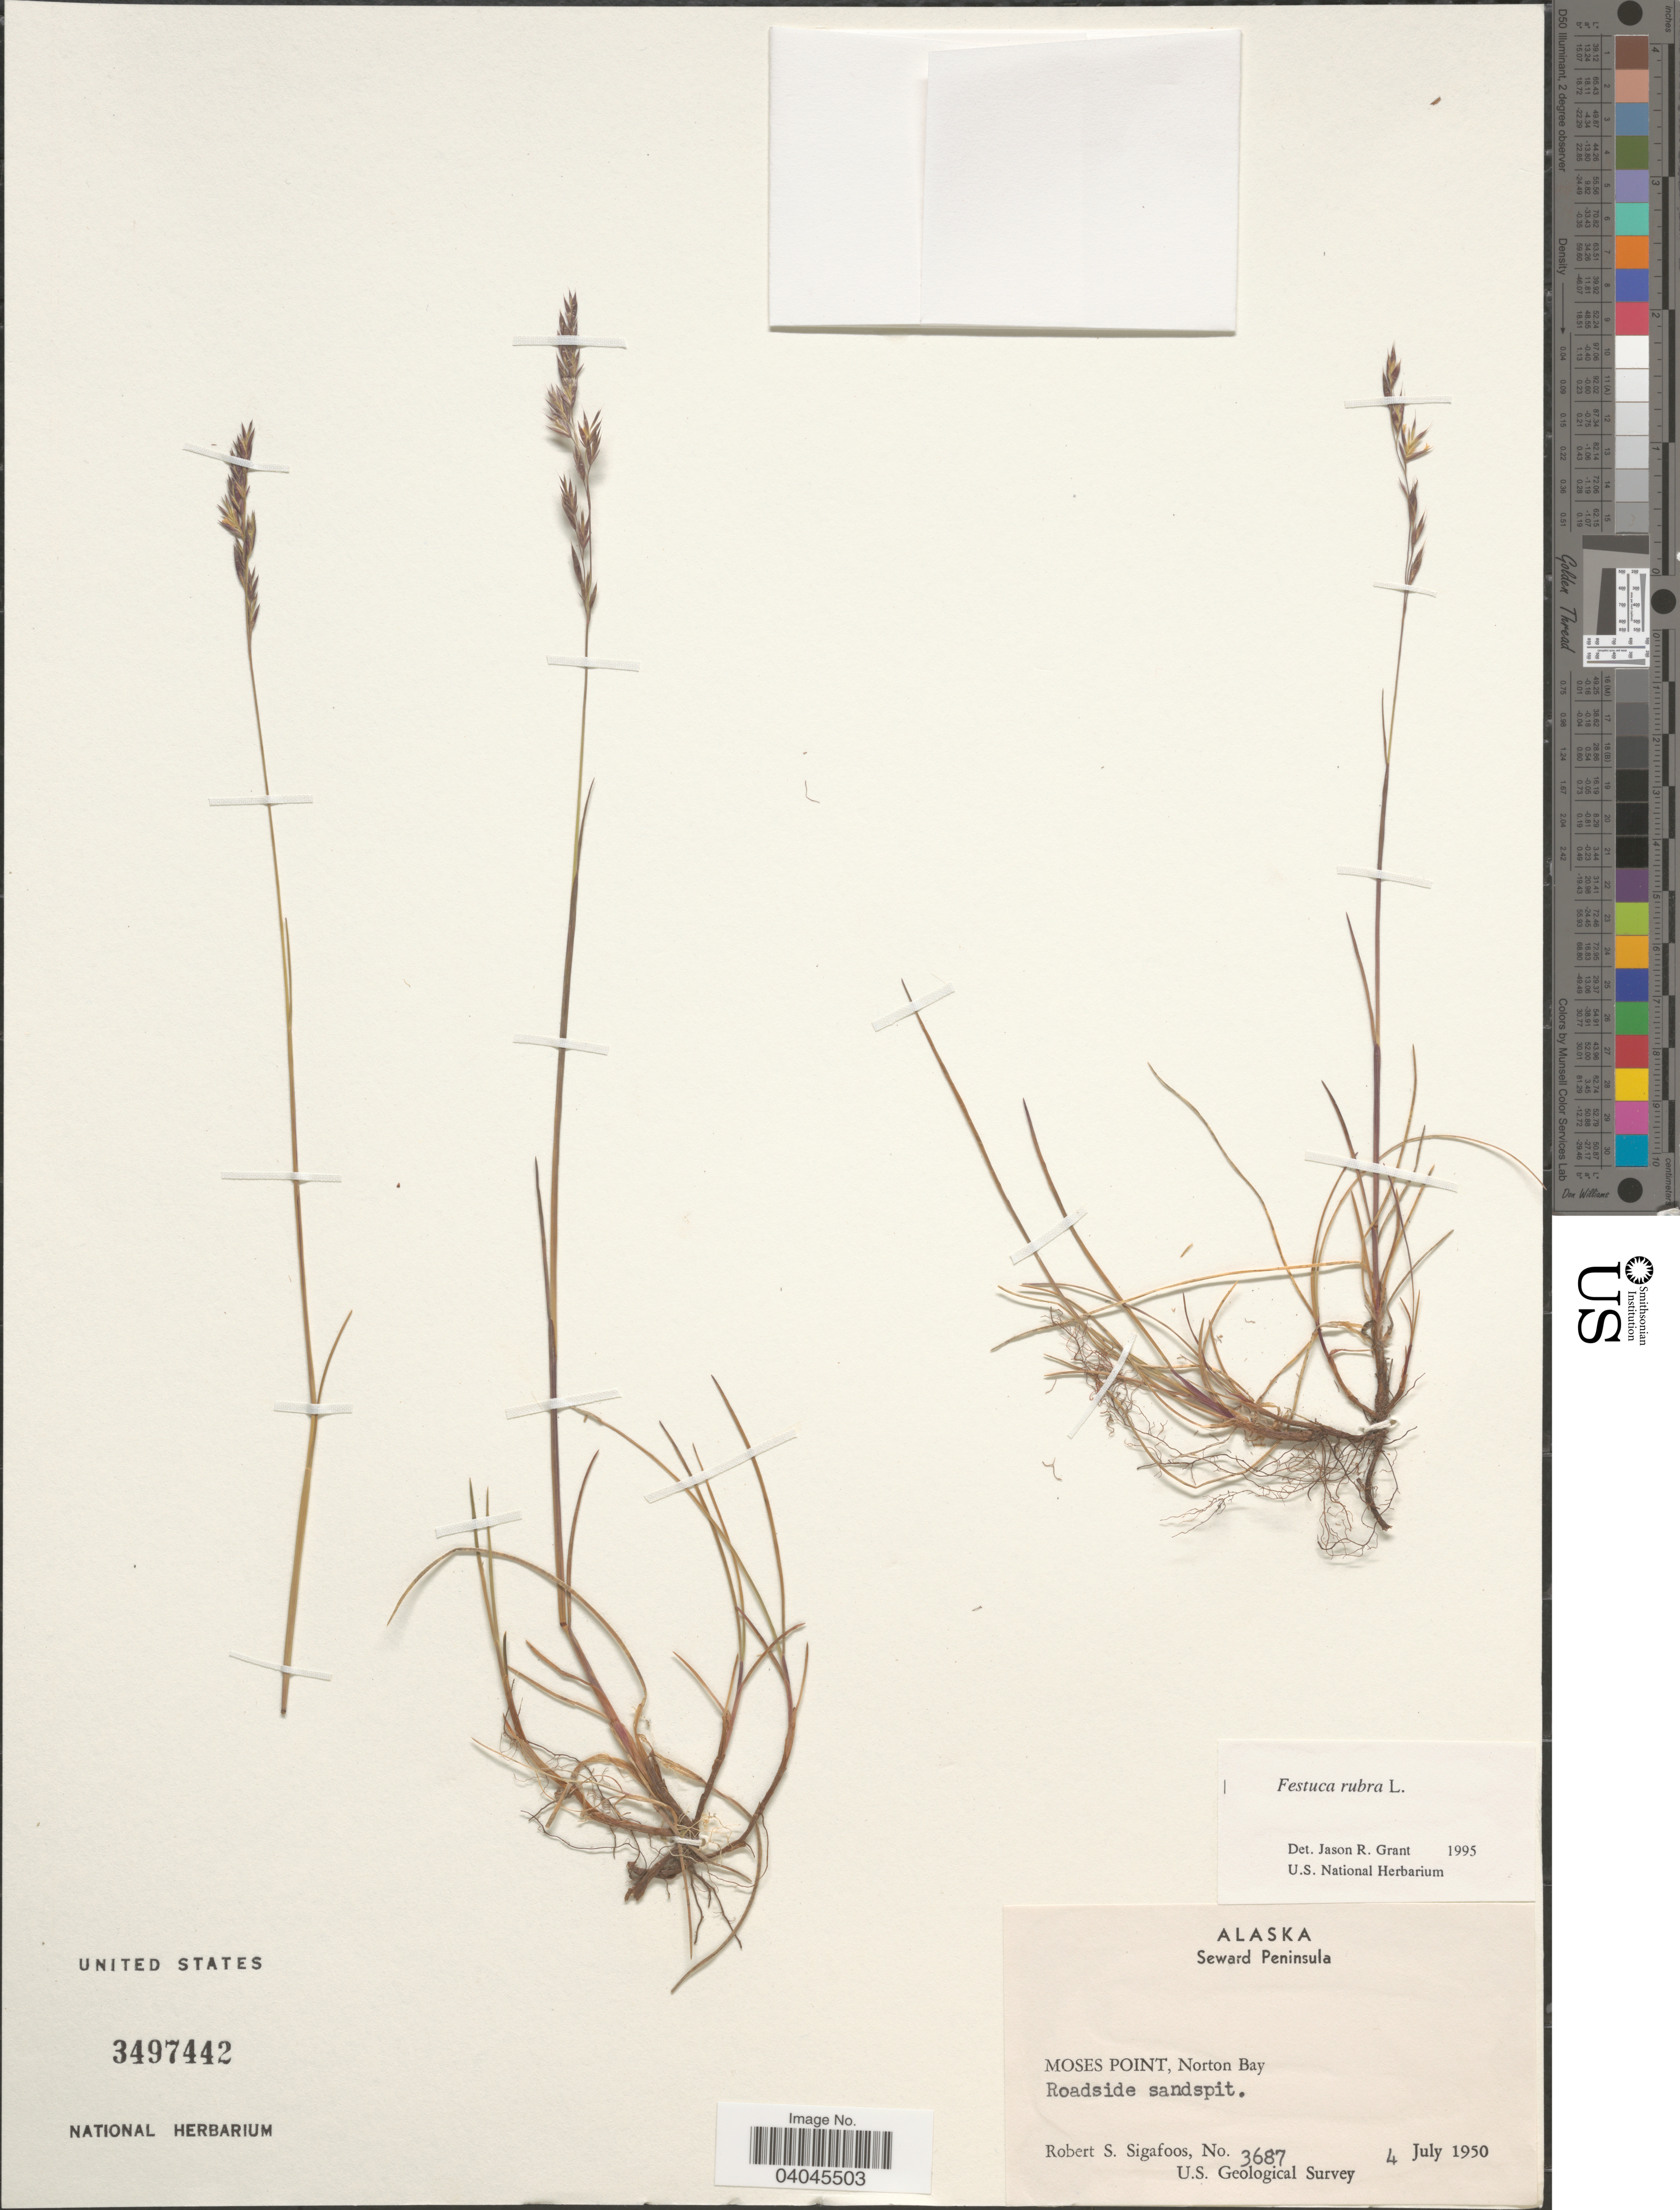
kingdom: Plantae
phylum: Tracheophyta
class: Liliopsida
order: Poales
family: Poaceae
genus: Festuca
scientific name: Festuca rubra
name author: L.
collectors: R. Sigafoos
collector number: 3687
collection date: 1950-07-04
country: United States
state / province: Alaska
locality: Seward Peninsula. Moses Point, Norton Bay.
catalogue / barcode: US 3497442